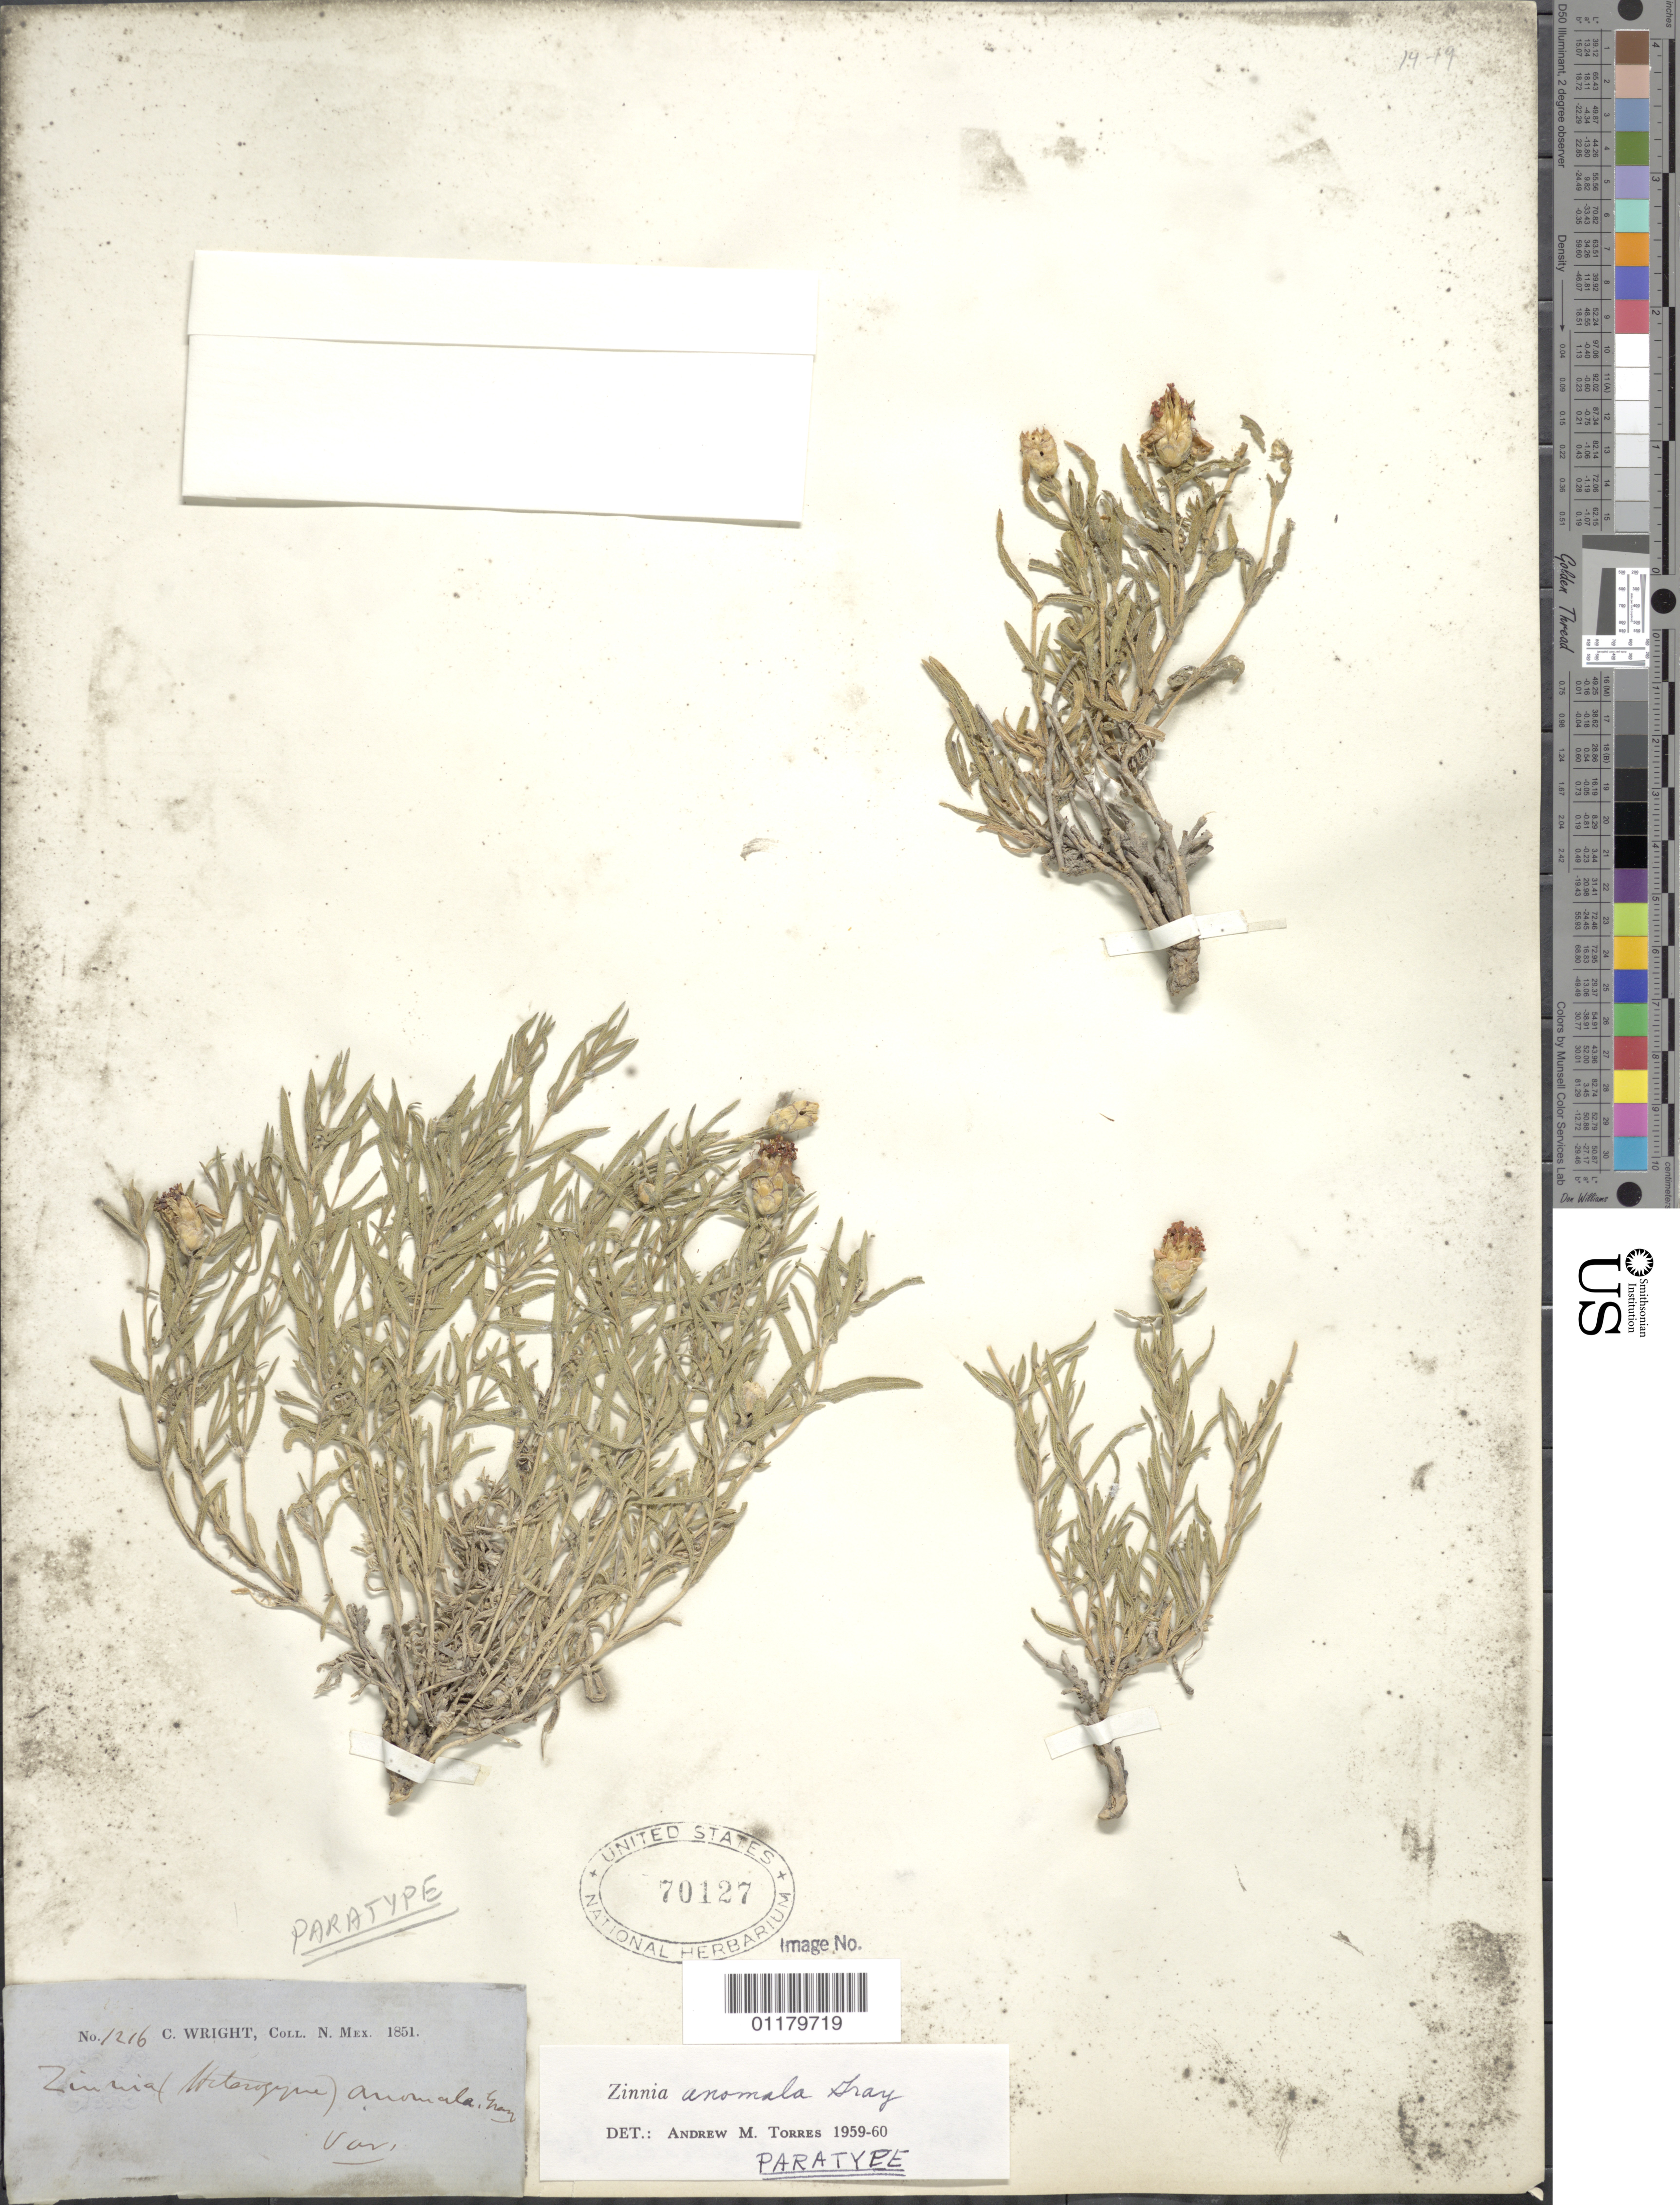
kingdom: Plantae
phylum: Tracheophyta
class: Magnoliopsida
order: Asterales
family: Asteraceae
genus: Zinnia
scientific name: Zinnia anomala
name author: A. Gray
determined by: Torres, A. M.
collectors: C. Wright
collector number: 1216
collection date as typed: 1851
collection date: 1851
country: United States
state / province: New Mexico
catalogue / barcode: US 70127